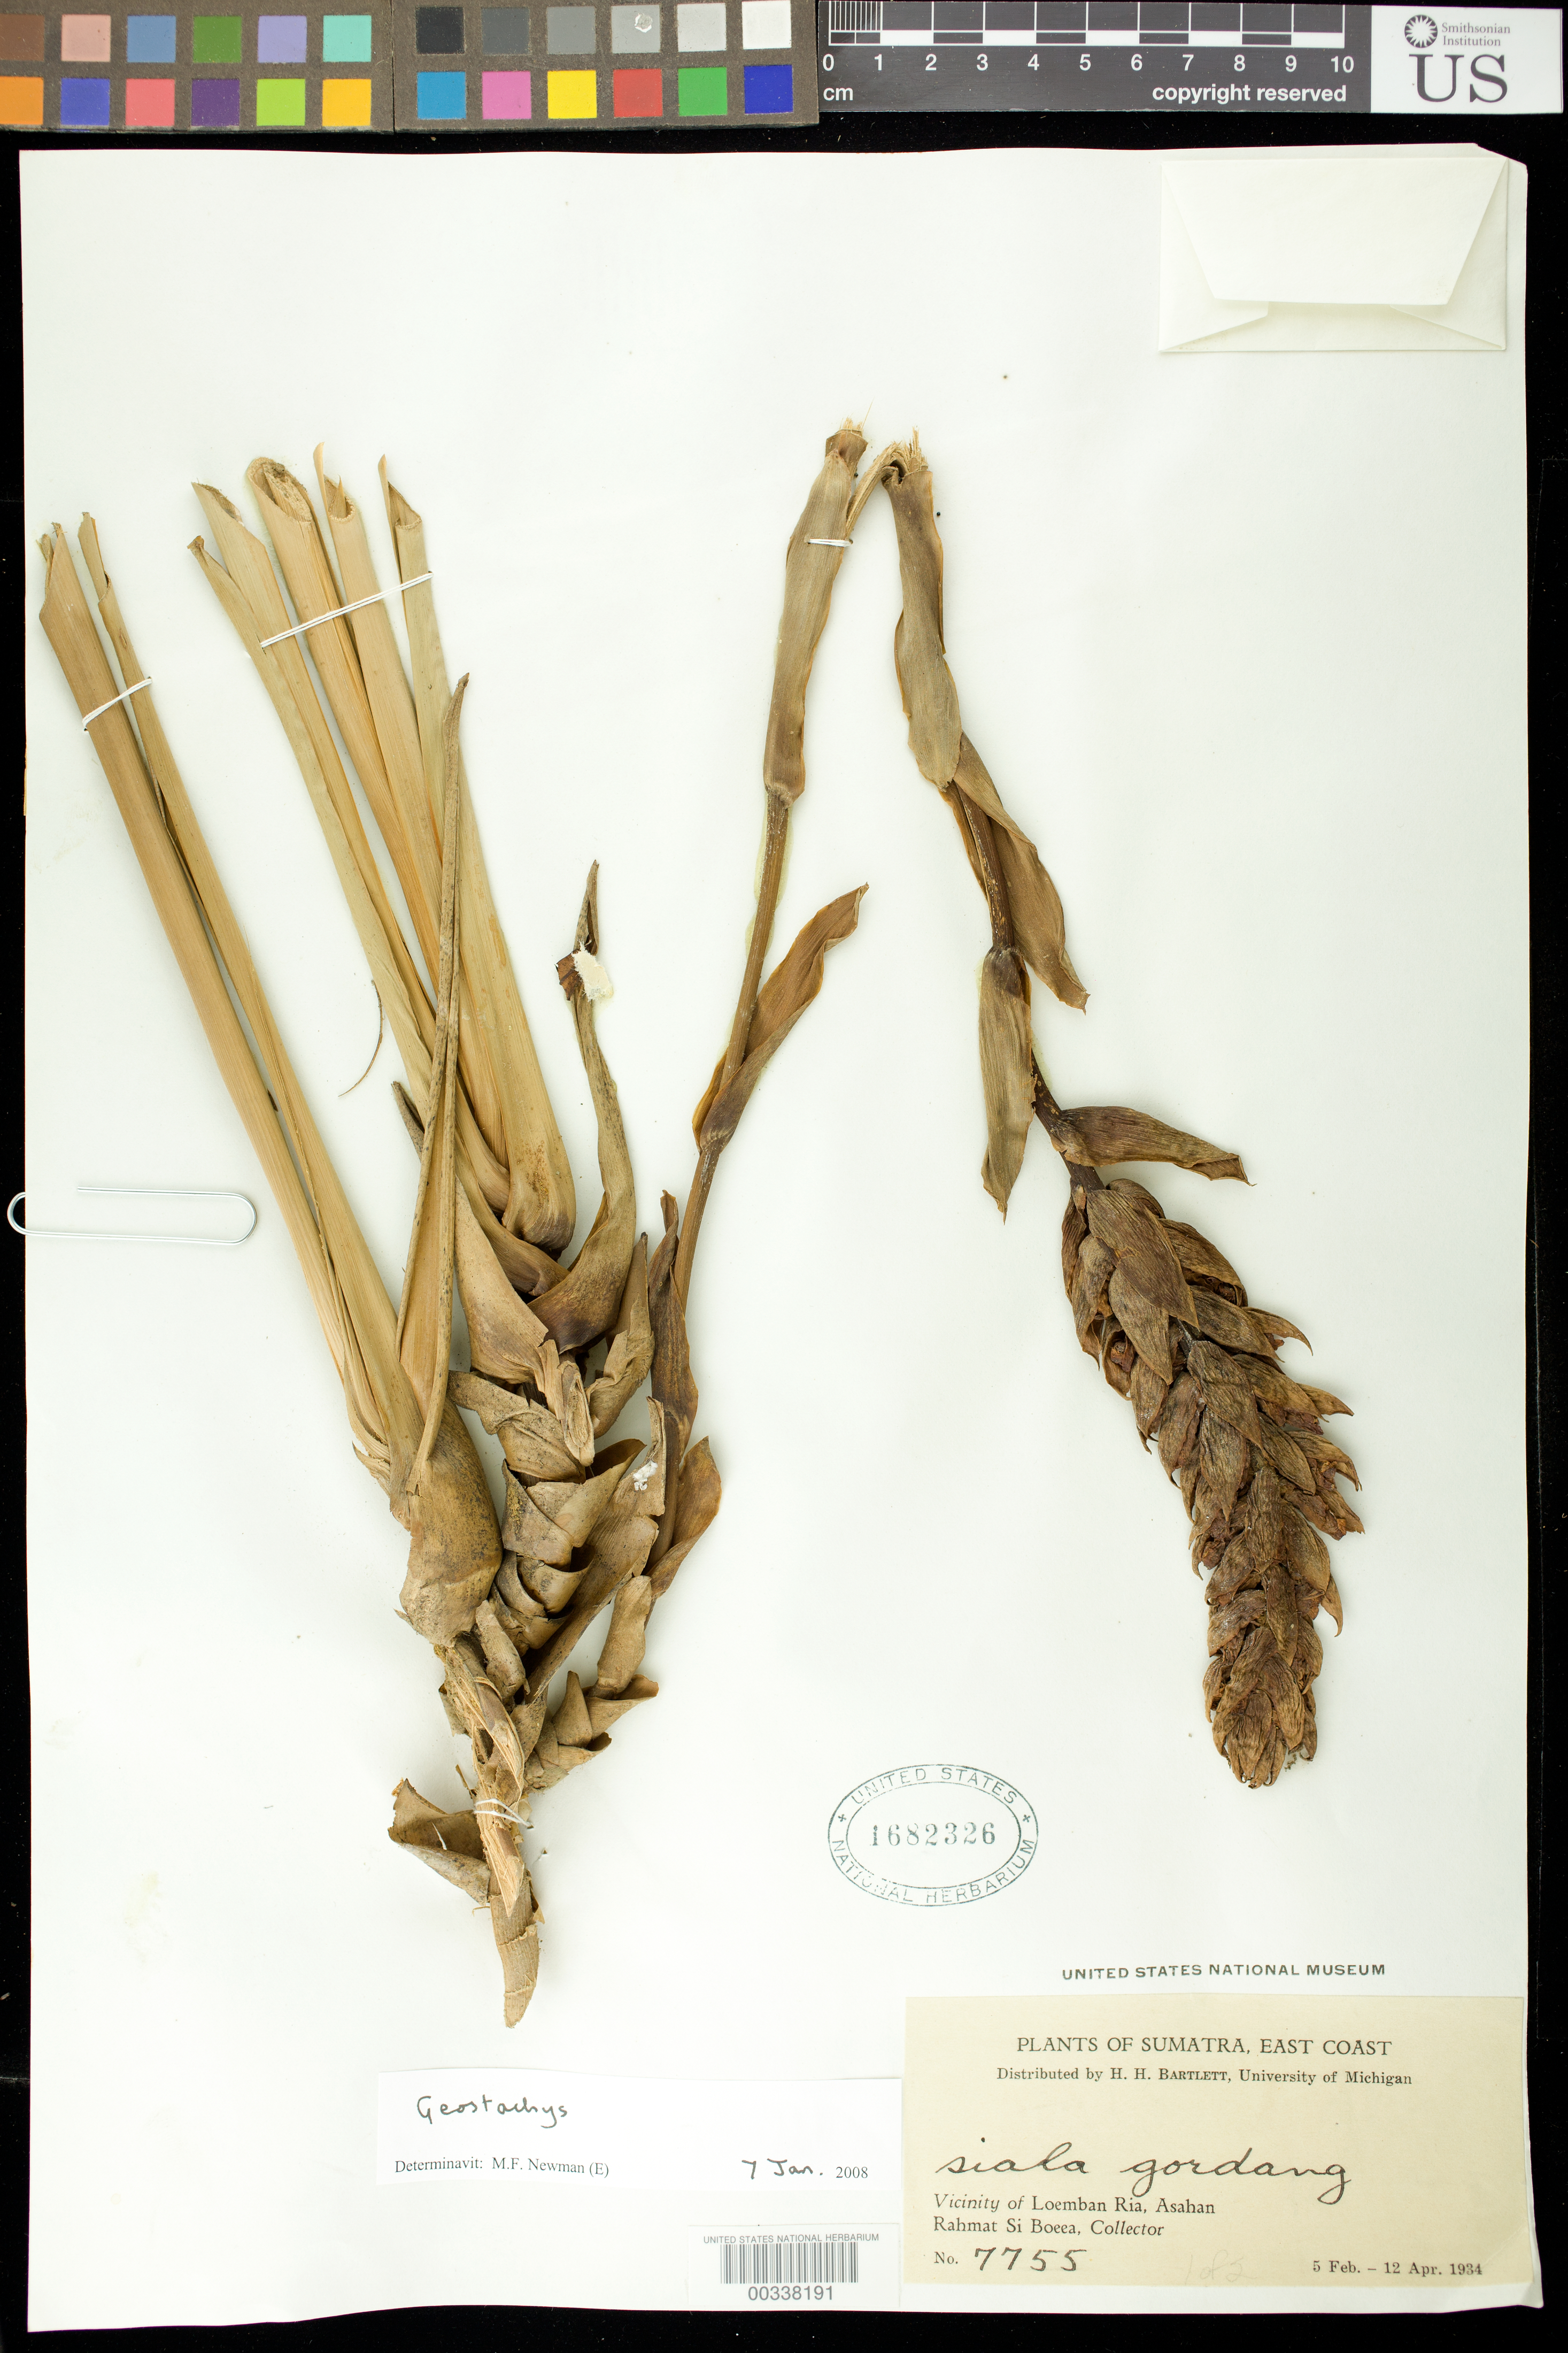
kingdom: Plantae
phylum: Tracheophyta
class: Liliopsida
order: Zingiberales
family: Zingiberaceae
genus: Geostachys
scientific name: Geostachys sp.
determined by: Newman, M. F.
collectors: Rahmat Si Boeea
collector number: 7755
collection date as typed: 05 Feb 1934 to 12 Apr 1934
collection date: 1934-02-05/1934-04-12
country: Indonesia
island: Sumatra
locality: East coast, vicinity of loemban ria, asahan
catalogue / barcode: US 1682326